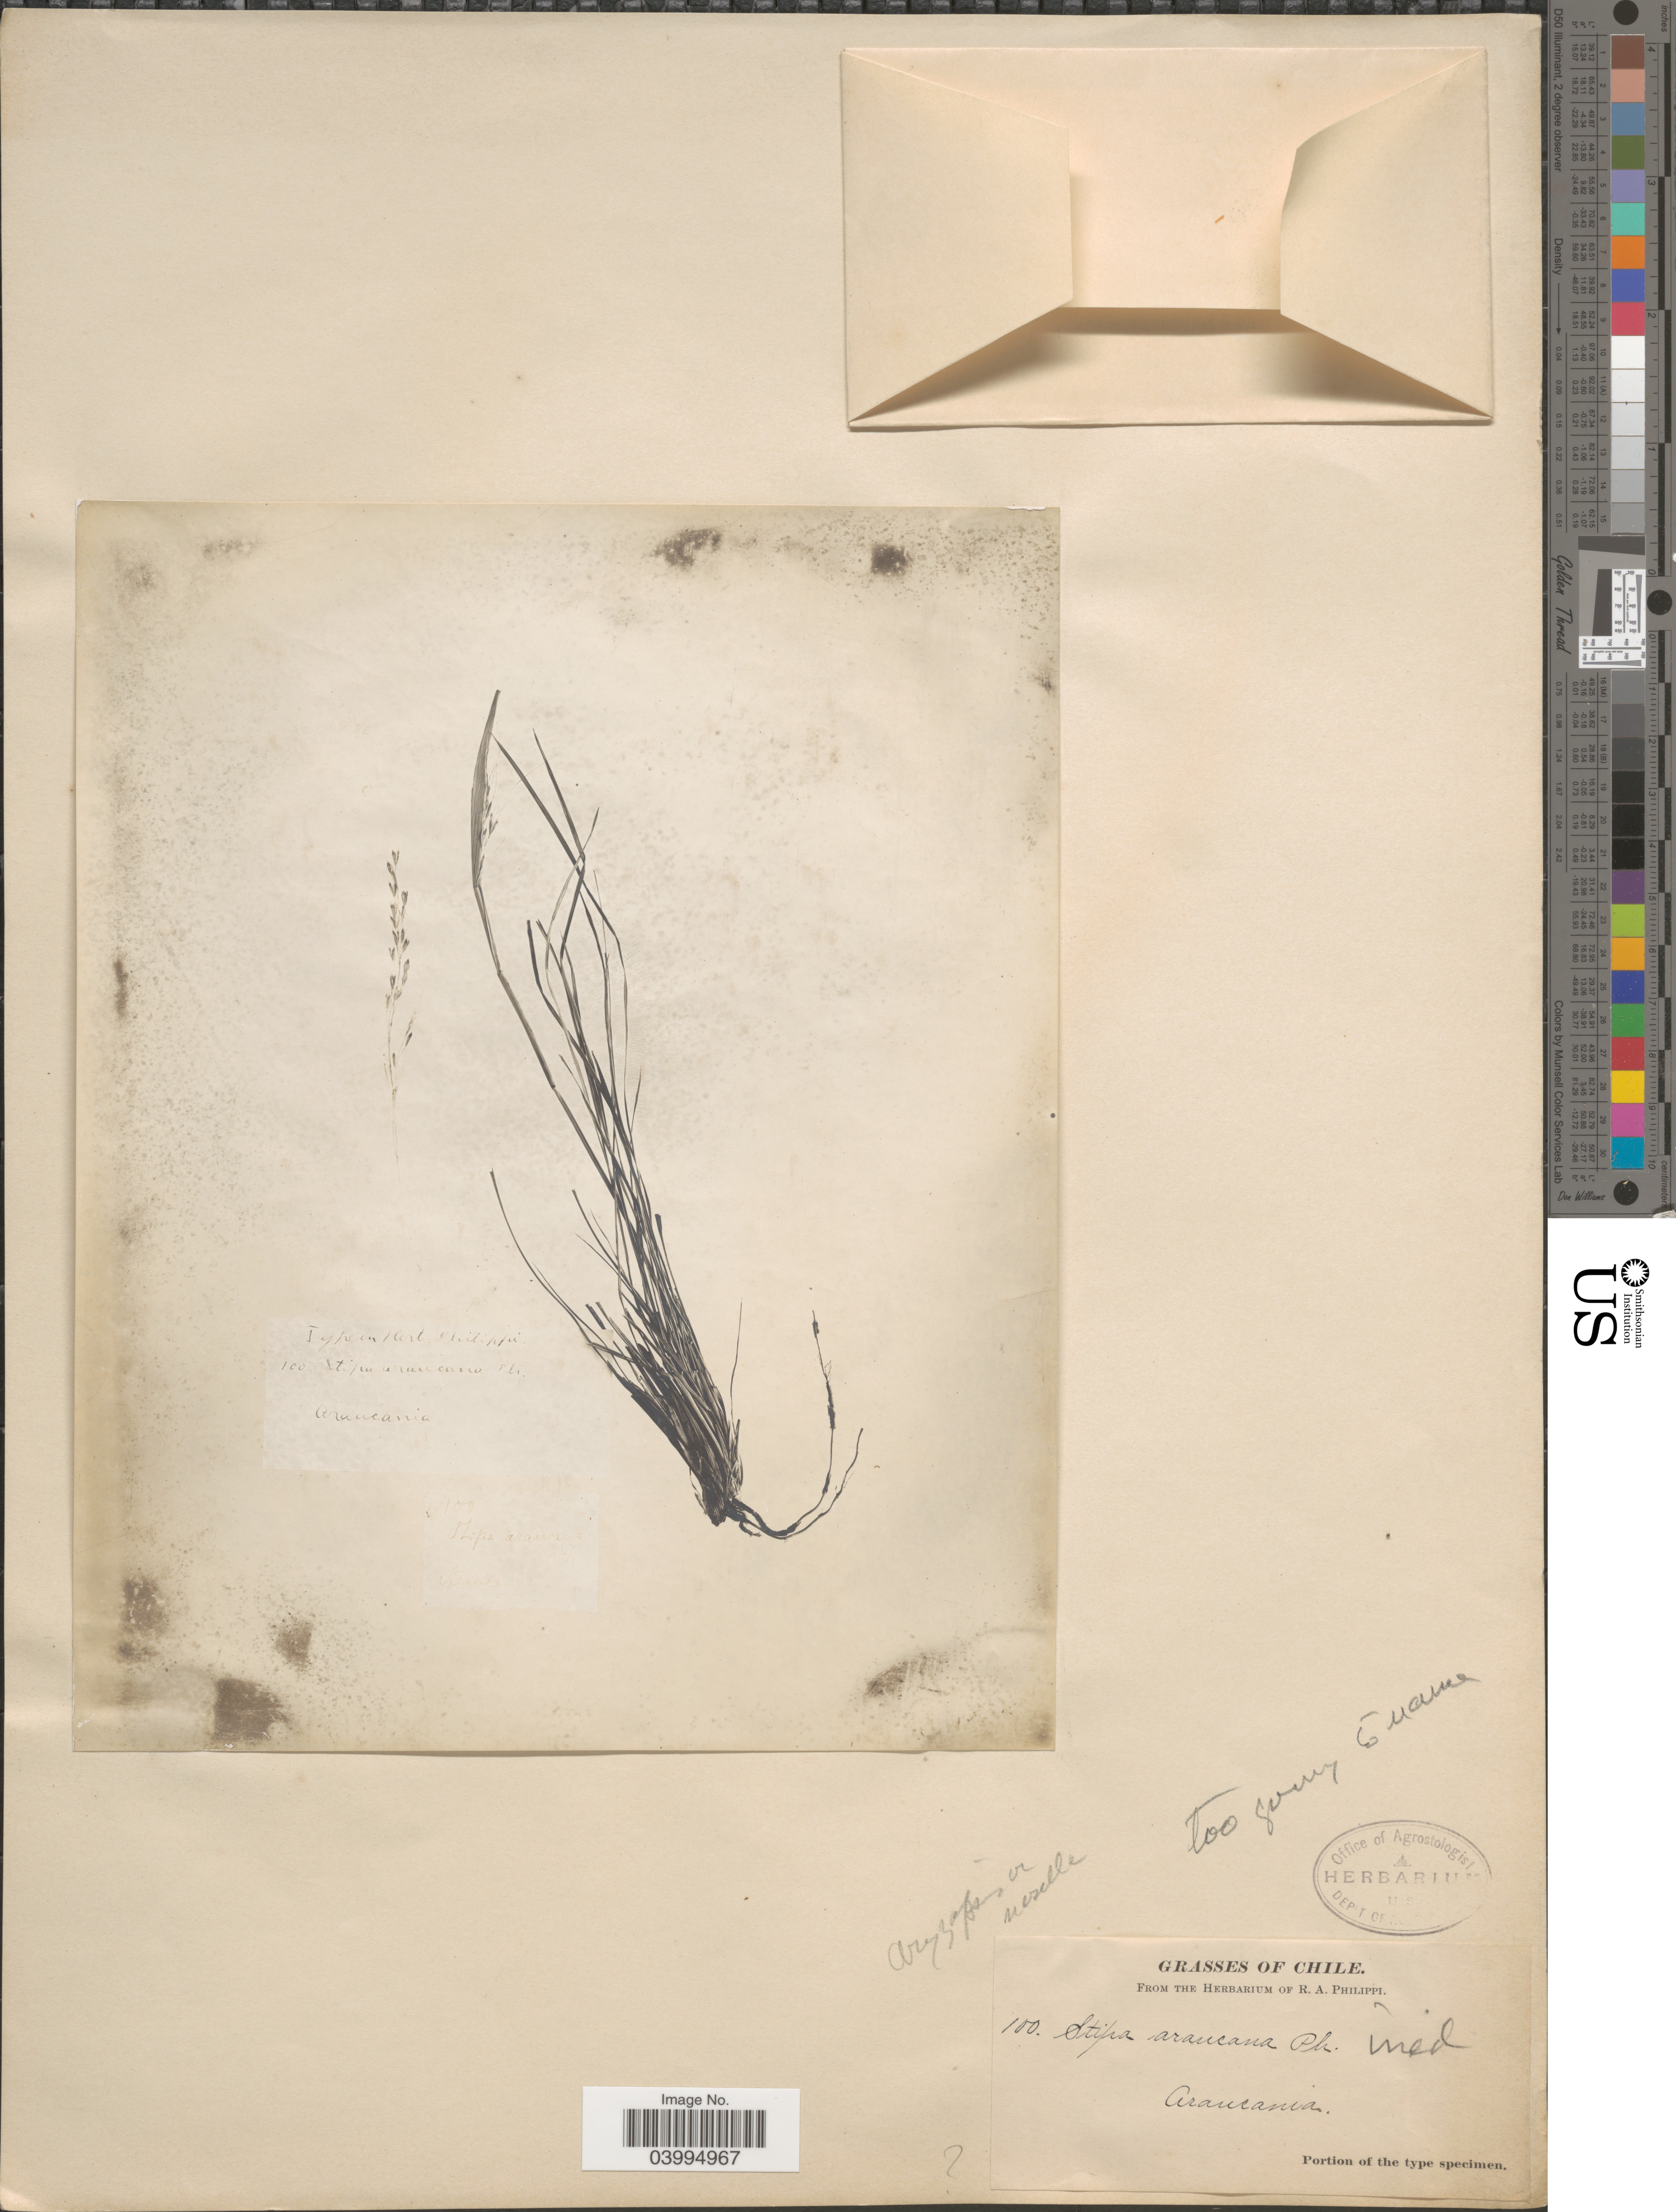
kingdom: Plantae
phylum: Tracheophyta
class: Liliopsida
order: Poales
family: Poaceae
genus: Stipa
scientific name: Stipa sp.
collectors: ex. herb. R.A. Philippi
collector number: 100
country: Chile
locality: Arancania.